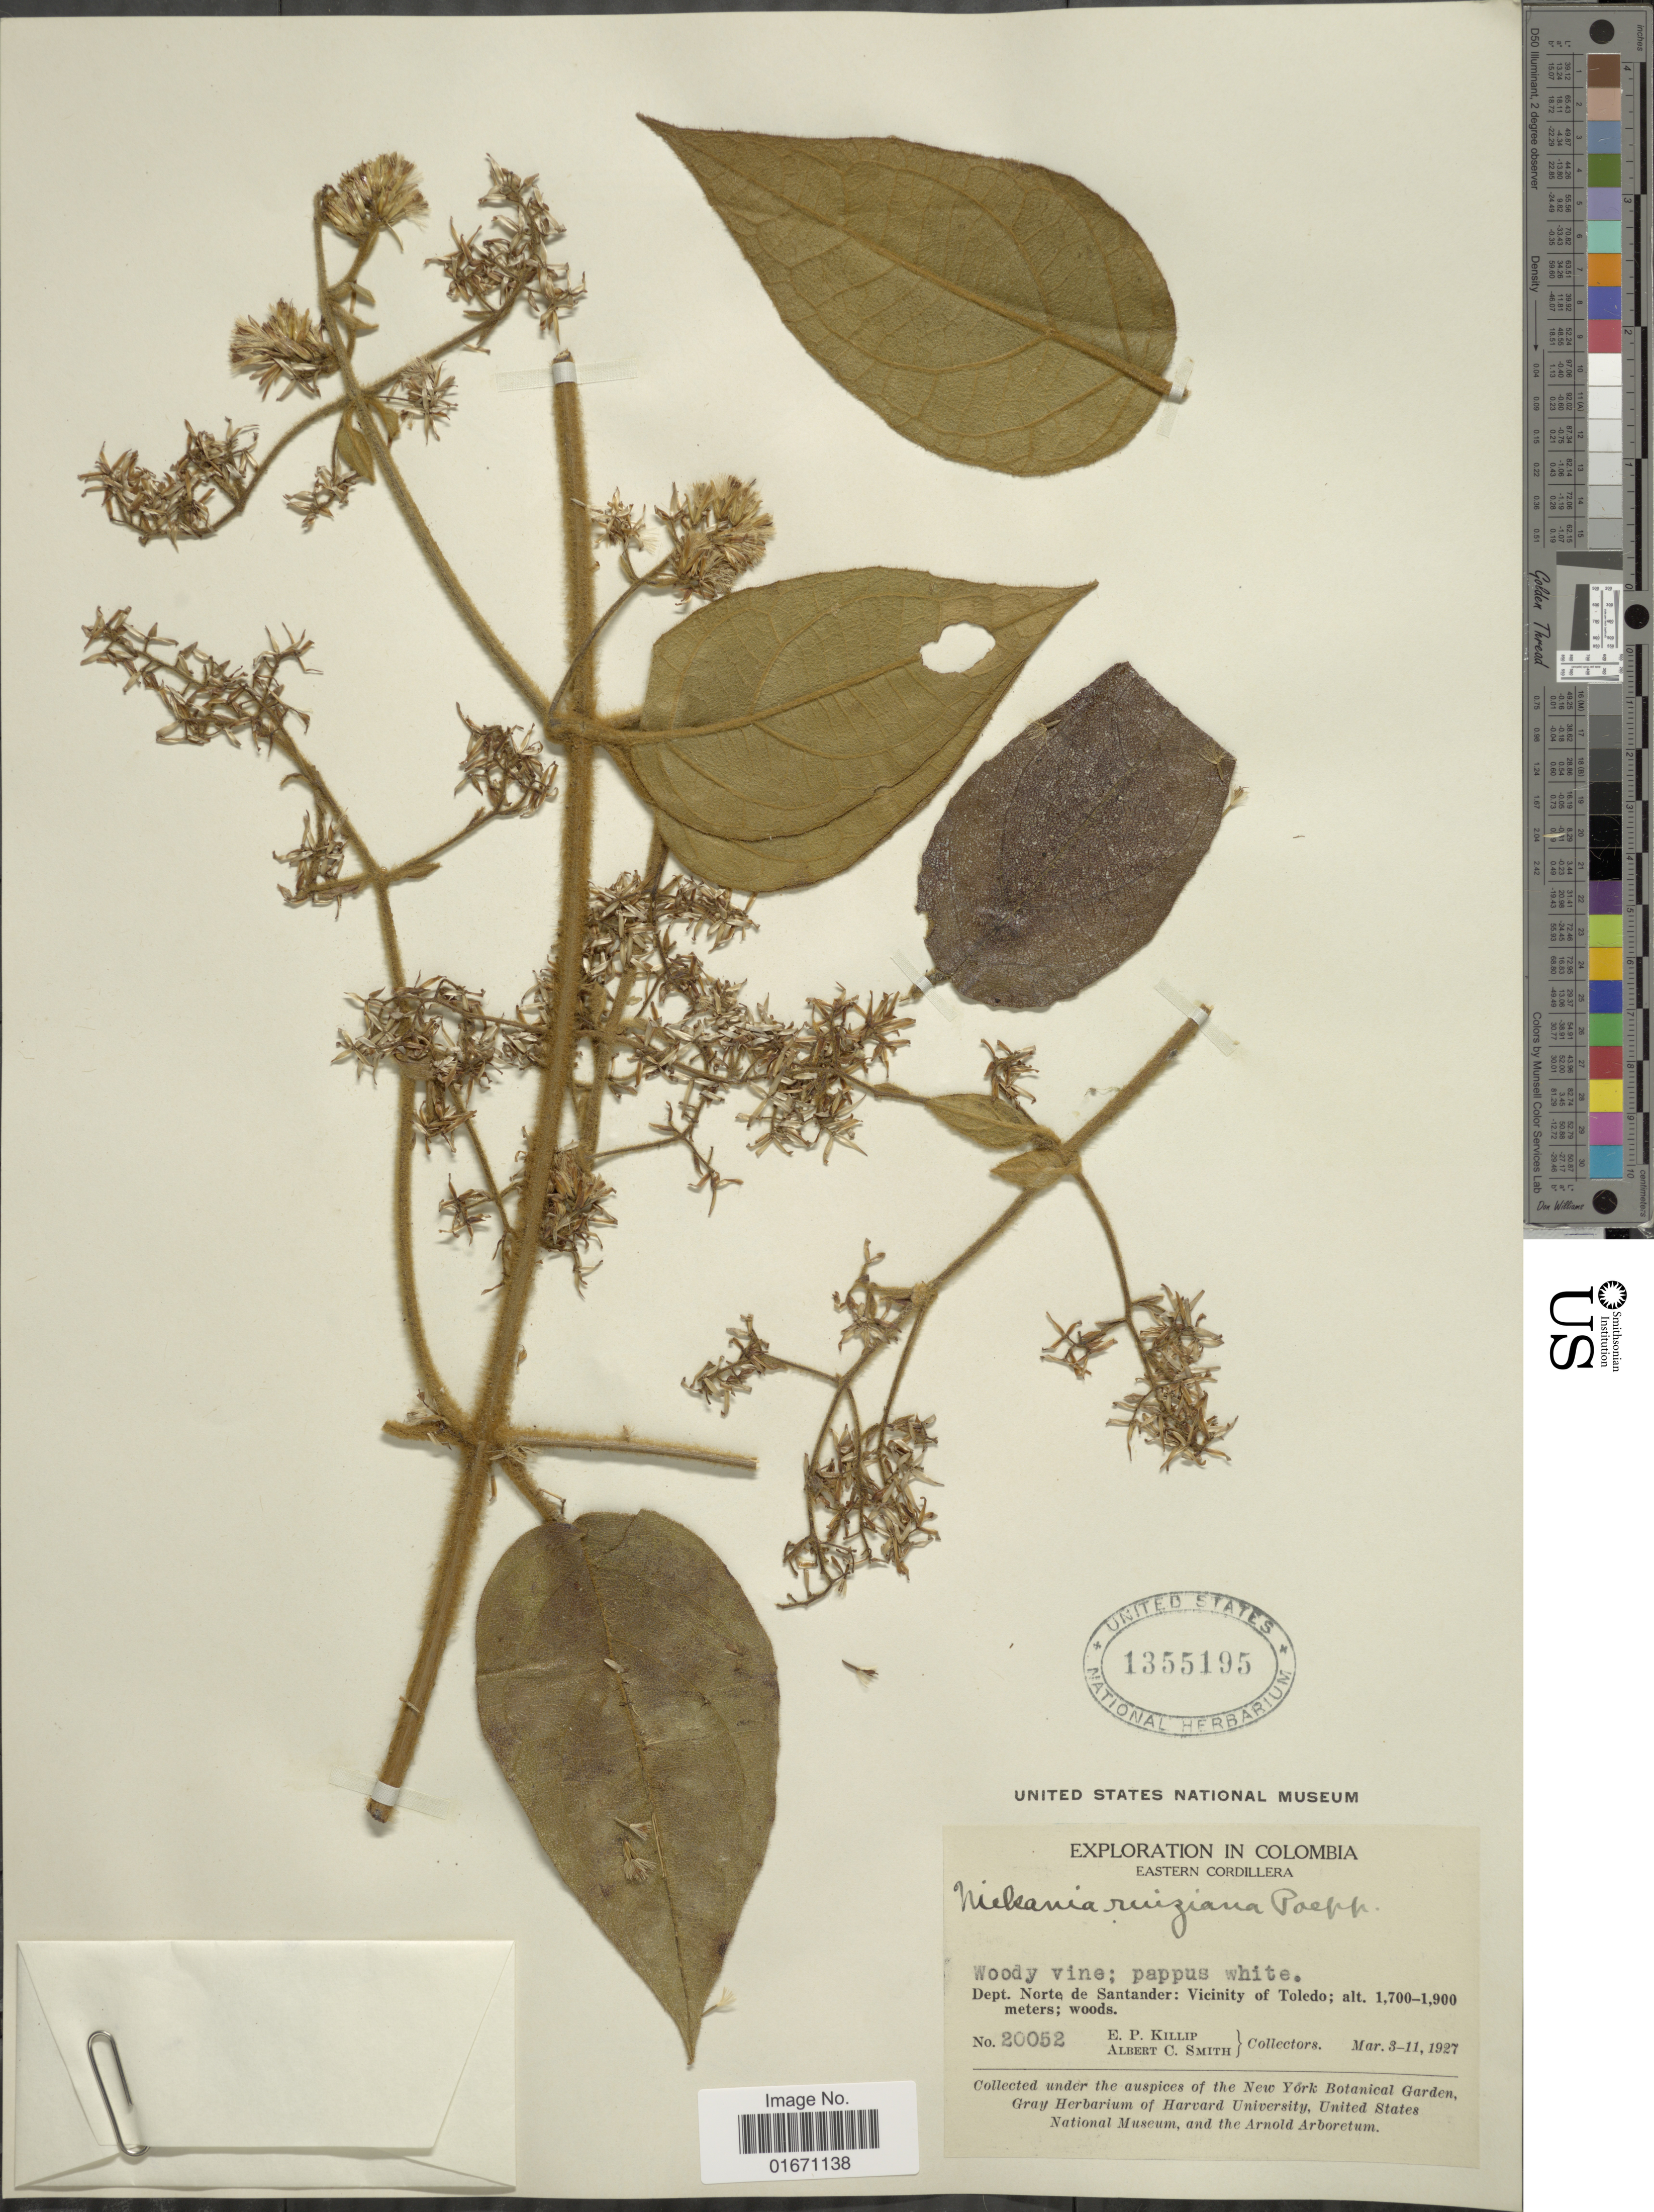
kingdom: Plantae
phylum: Tracheophyta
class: Magnoliopsida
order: Asterales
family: Asteraceae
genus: Mikania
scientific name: Mikania banisteriae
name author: DC.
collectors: E. P. Killip & A. C. Smith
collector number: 20052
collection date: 1927-03-03/1927-03-11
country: Colombia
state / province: Norte de Santander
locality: Eastern Cordillera, Vicinity of Toledo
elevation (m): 1700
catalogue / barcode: US 1355195